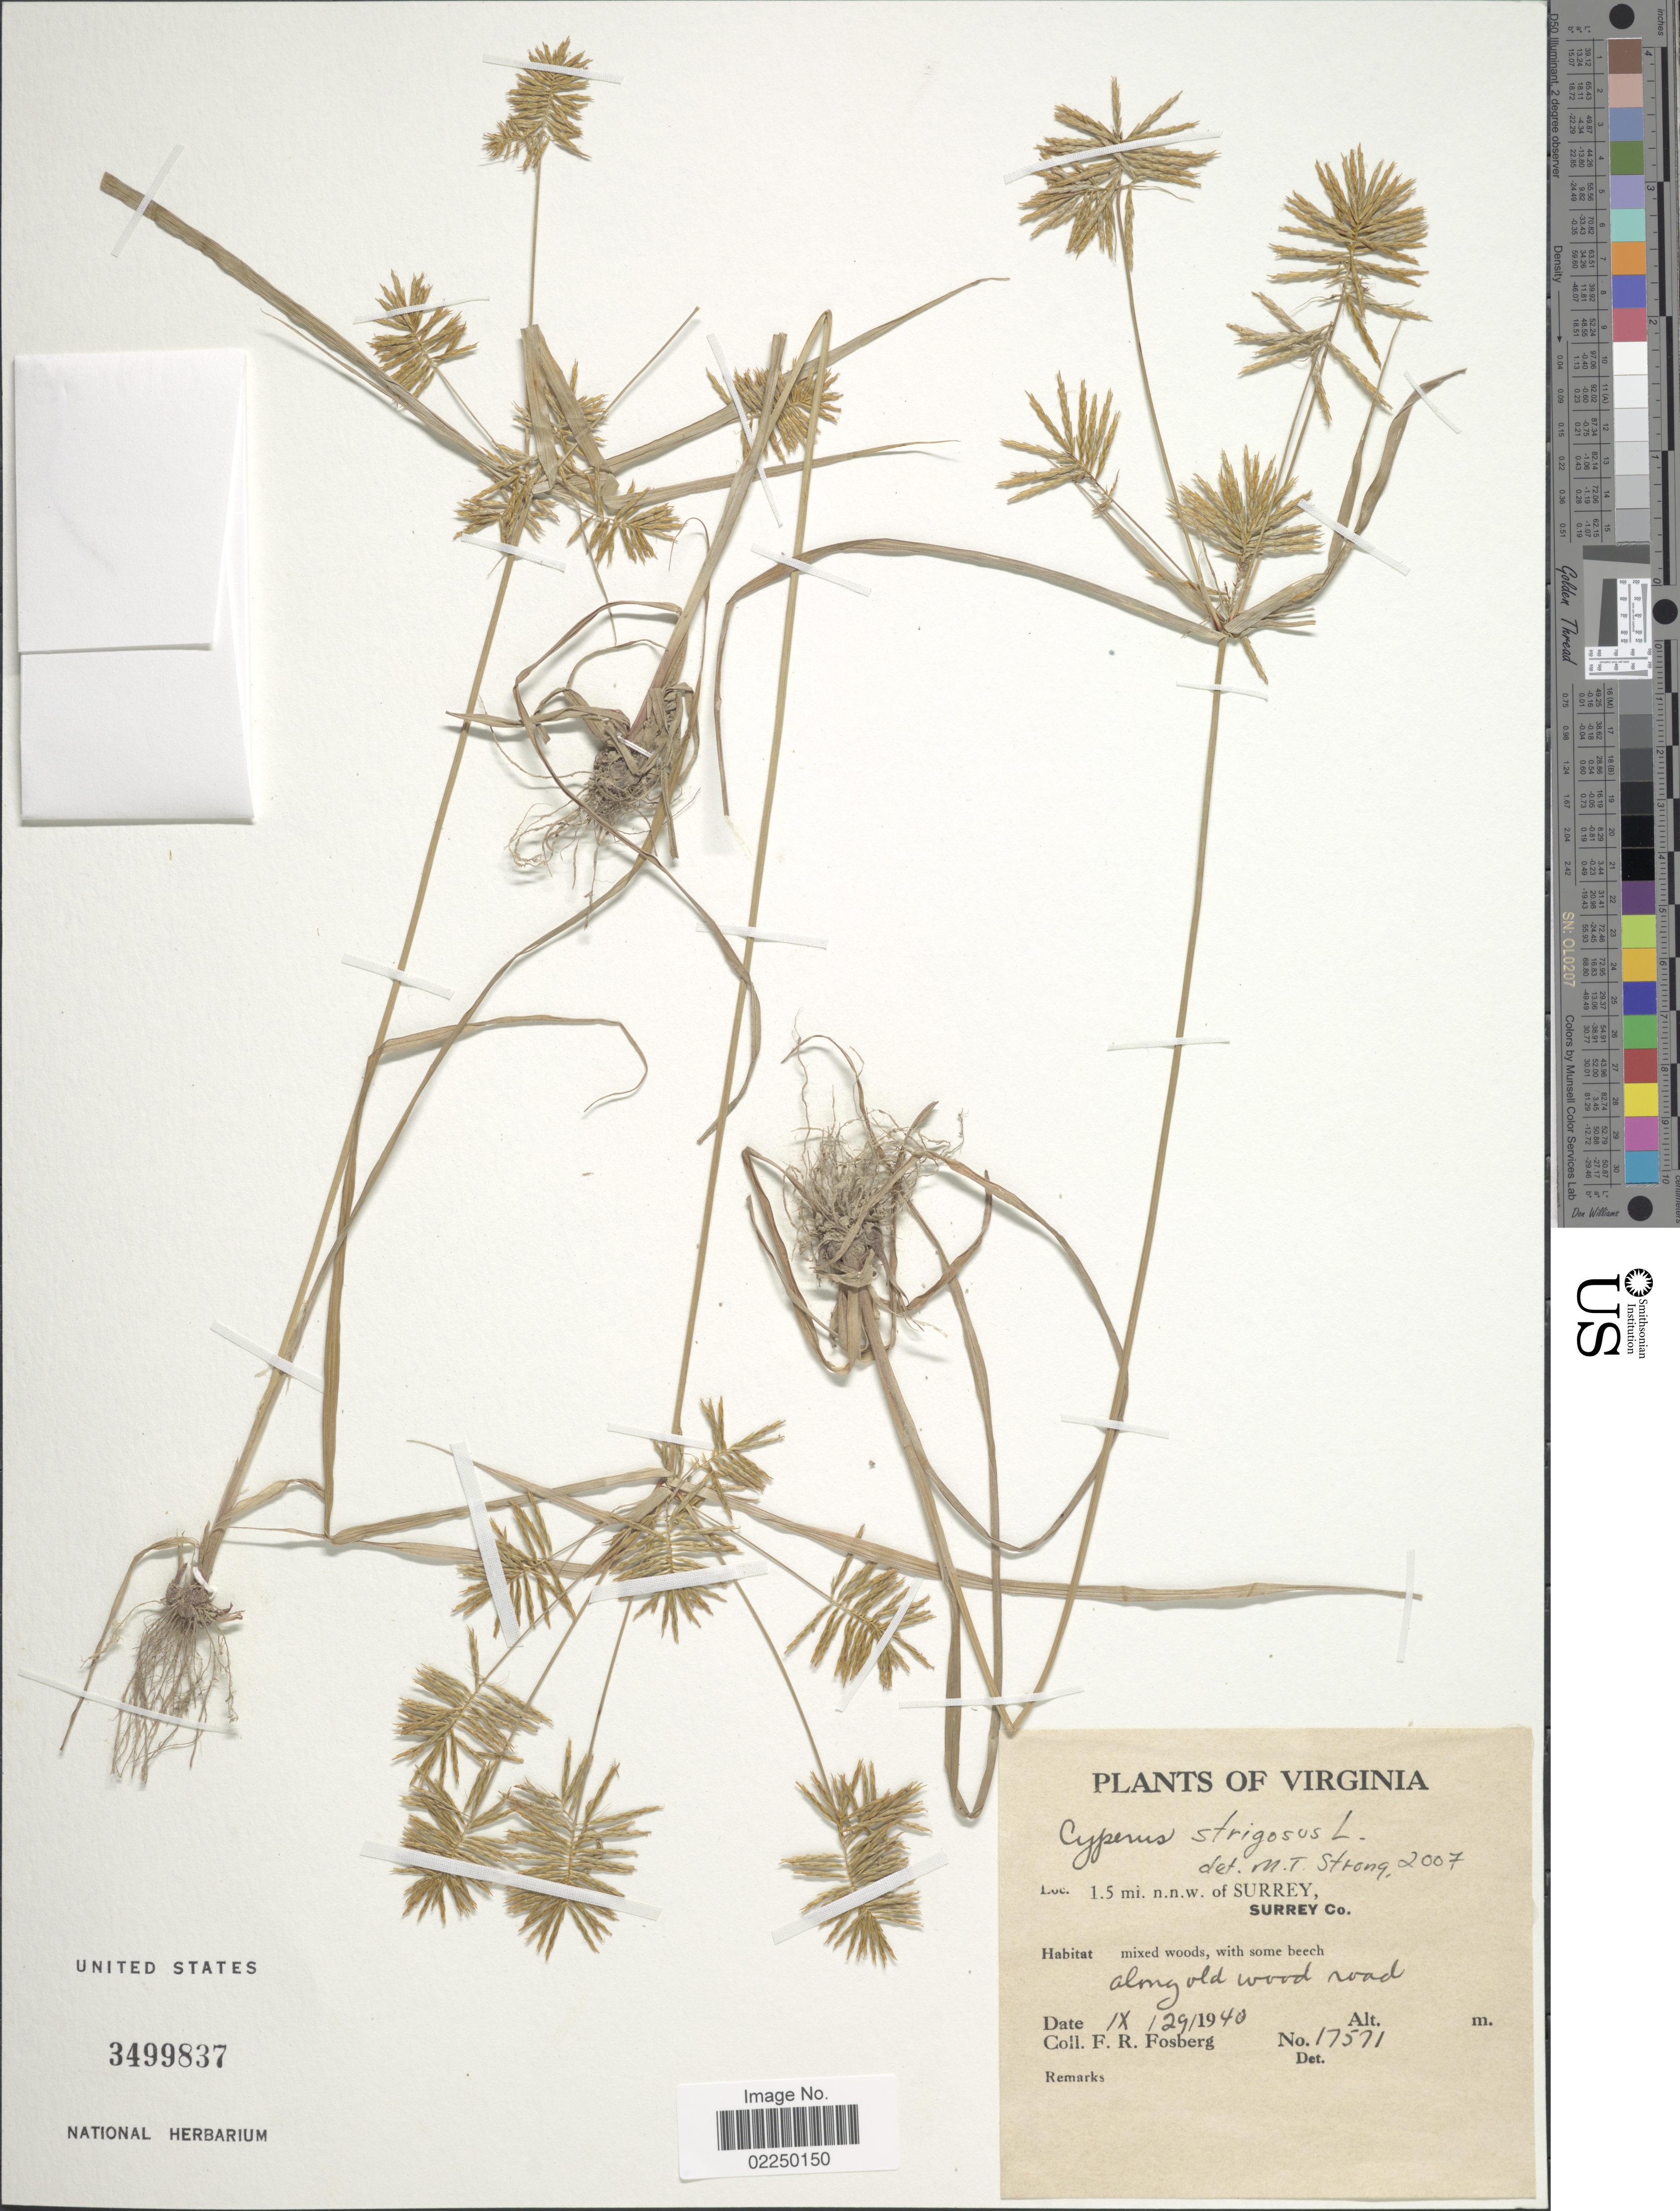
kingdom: Plantae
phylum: Tracheophyta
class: Liliopsida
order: Poales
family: Cyperaceae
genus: Cyperus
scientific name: Cyperus strigosus L.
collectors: F. R. Fosberg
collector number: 17571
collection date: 1940-09-29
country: United States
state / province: Virginia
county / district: Surry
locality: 1.5 mi. NNW of Surry, along old wood road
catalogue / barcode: US 3499837